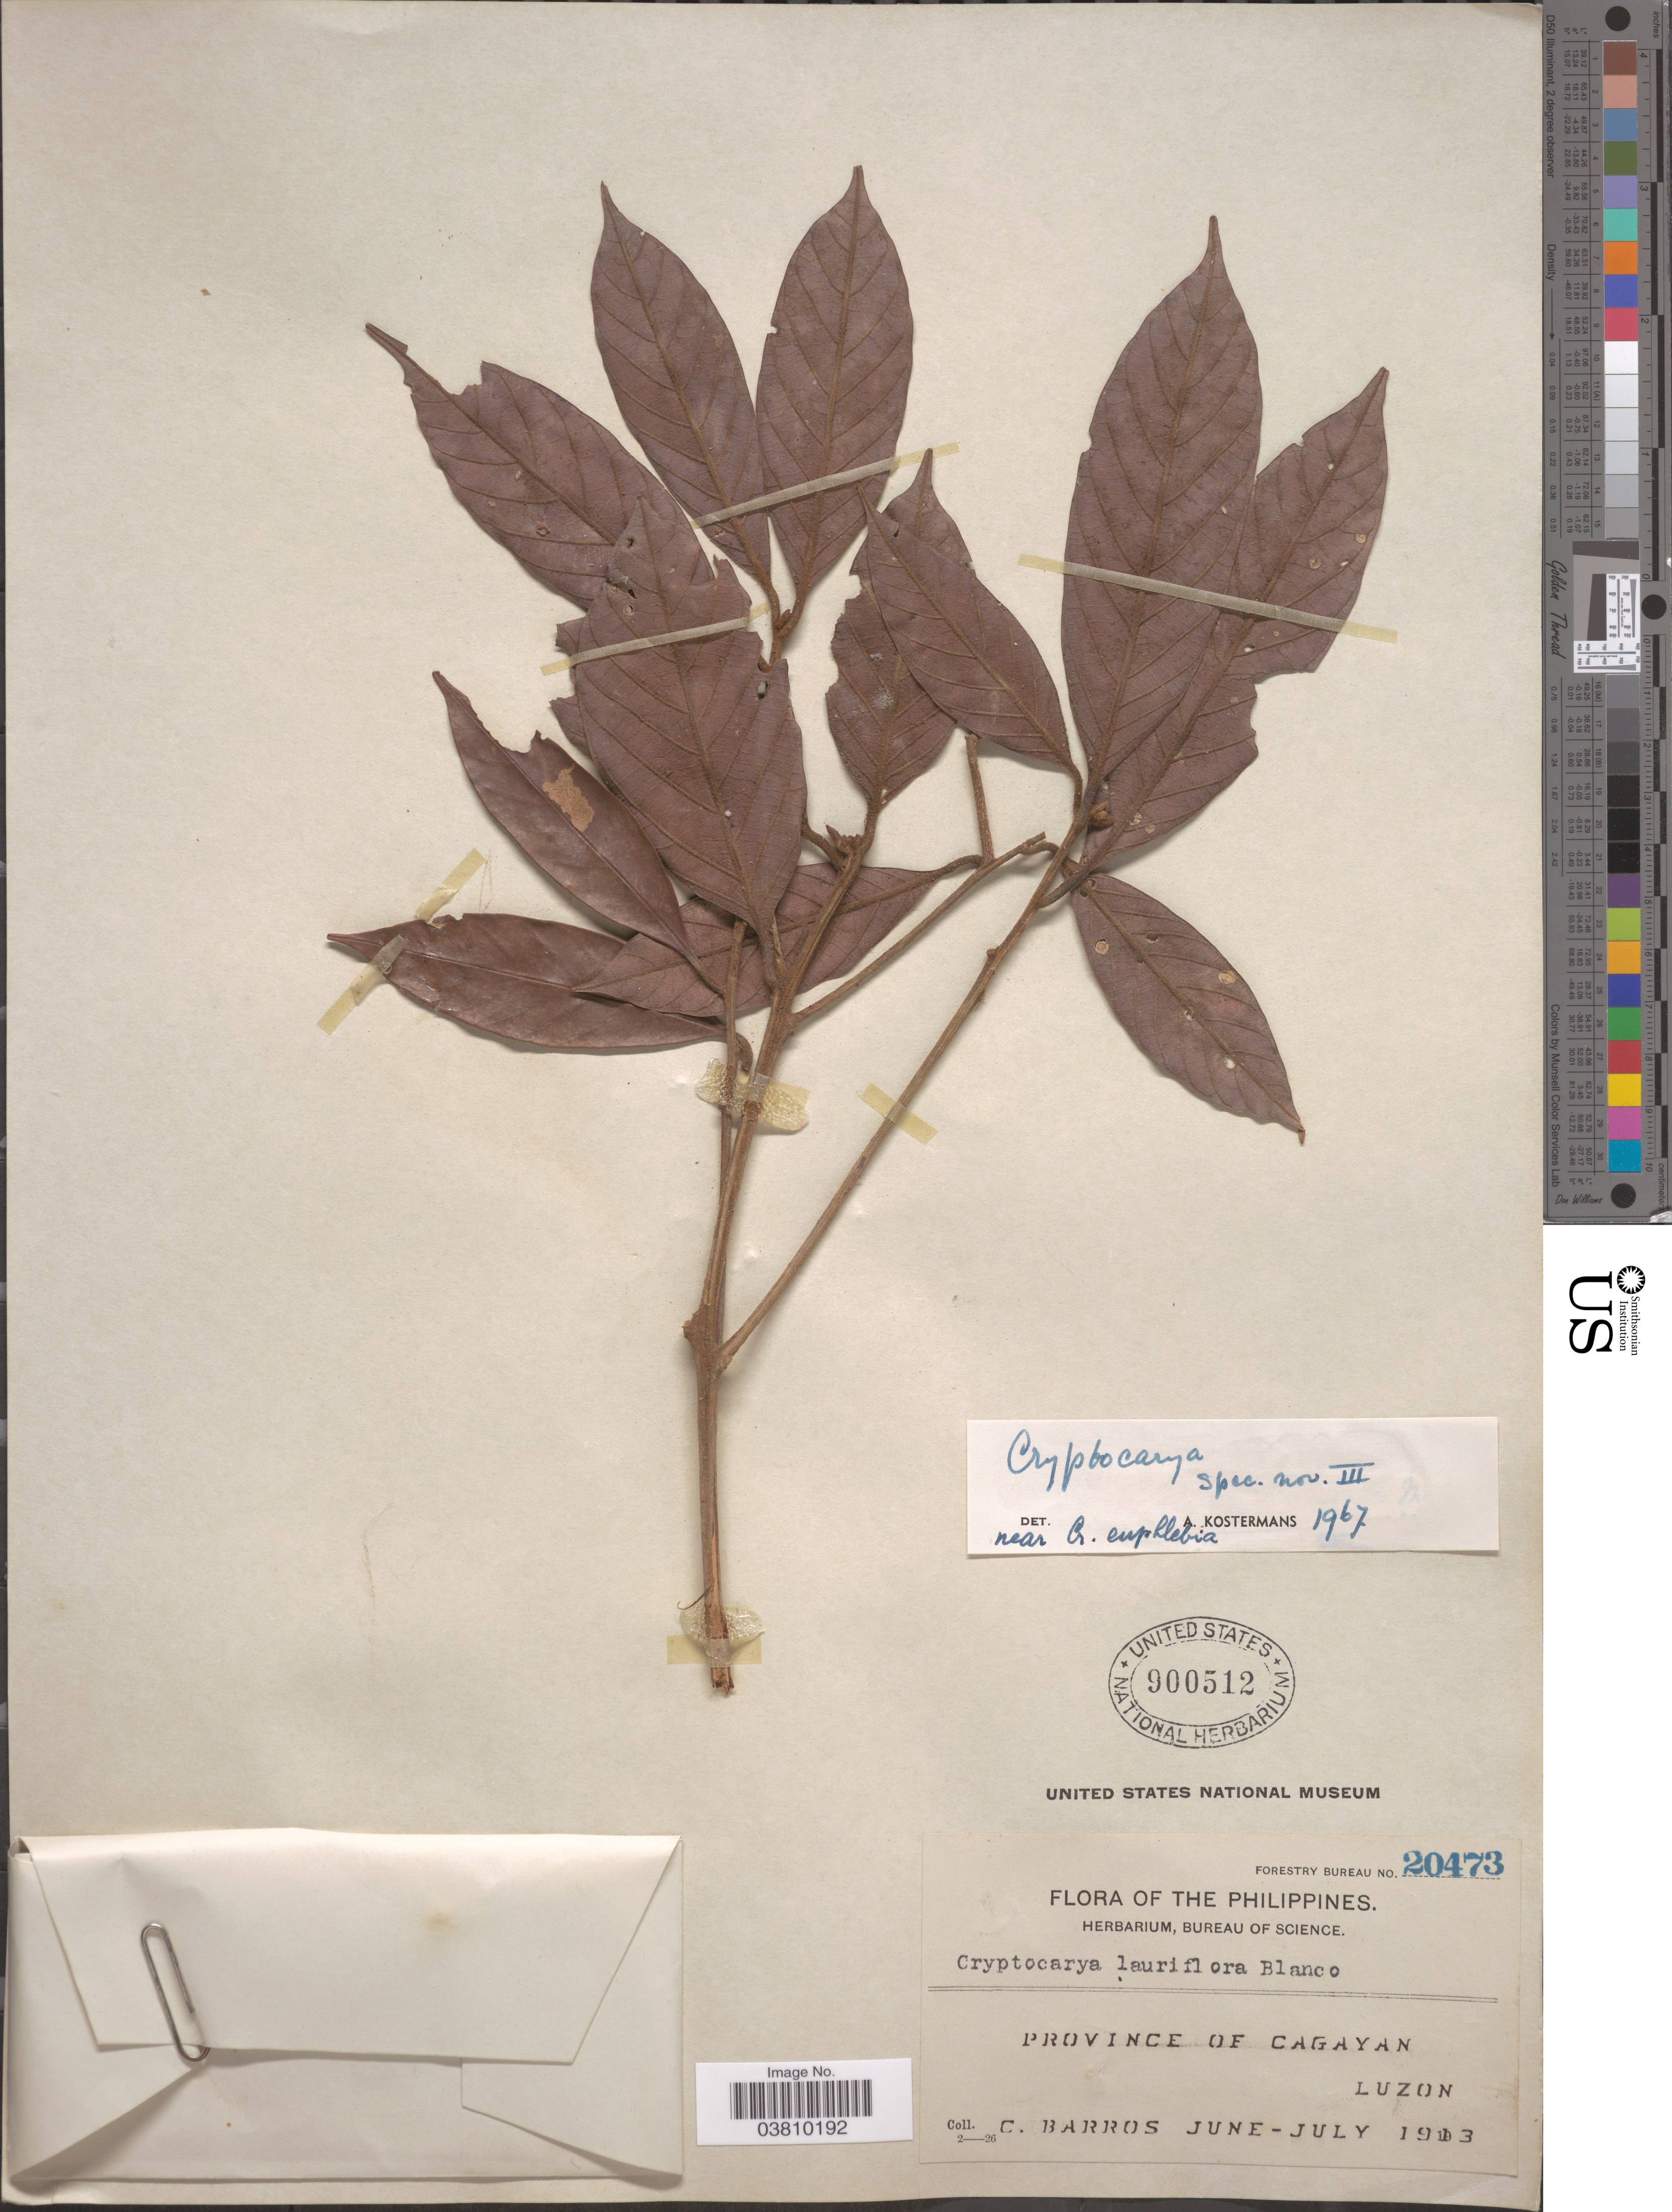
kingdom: Plantae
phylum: Tracheophyta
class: Magnoliopsida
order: Laurales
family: Lauraceae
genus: Cryptocarya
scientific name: Cryptocarya sp.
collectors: C. Barros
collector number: Forestry Bureau 20473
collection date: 1913-06/1913-07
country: Philippines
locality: Province of Cagayan, Luzon.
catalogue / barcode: US 900512